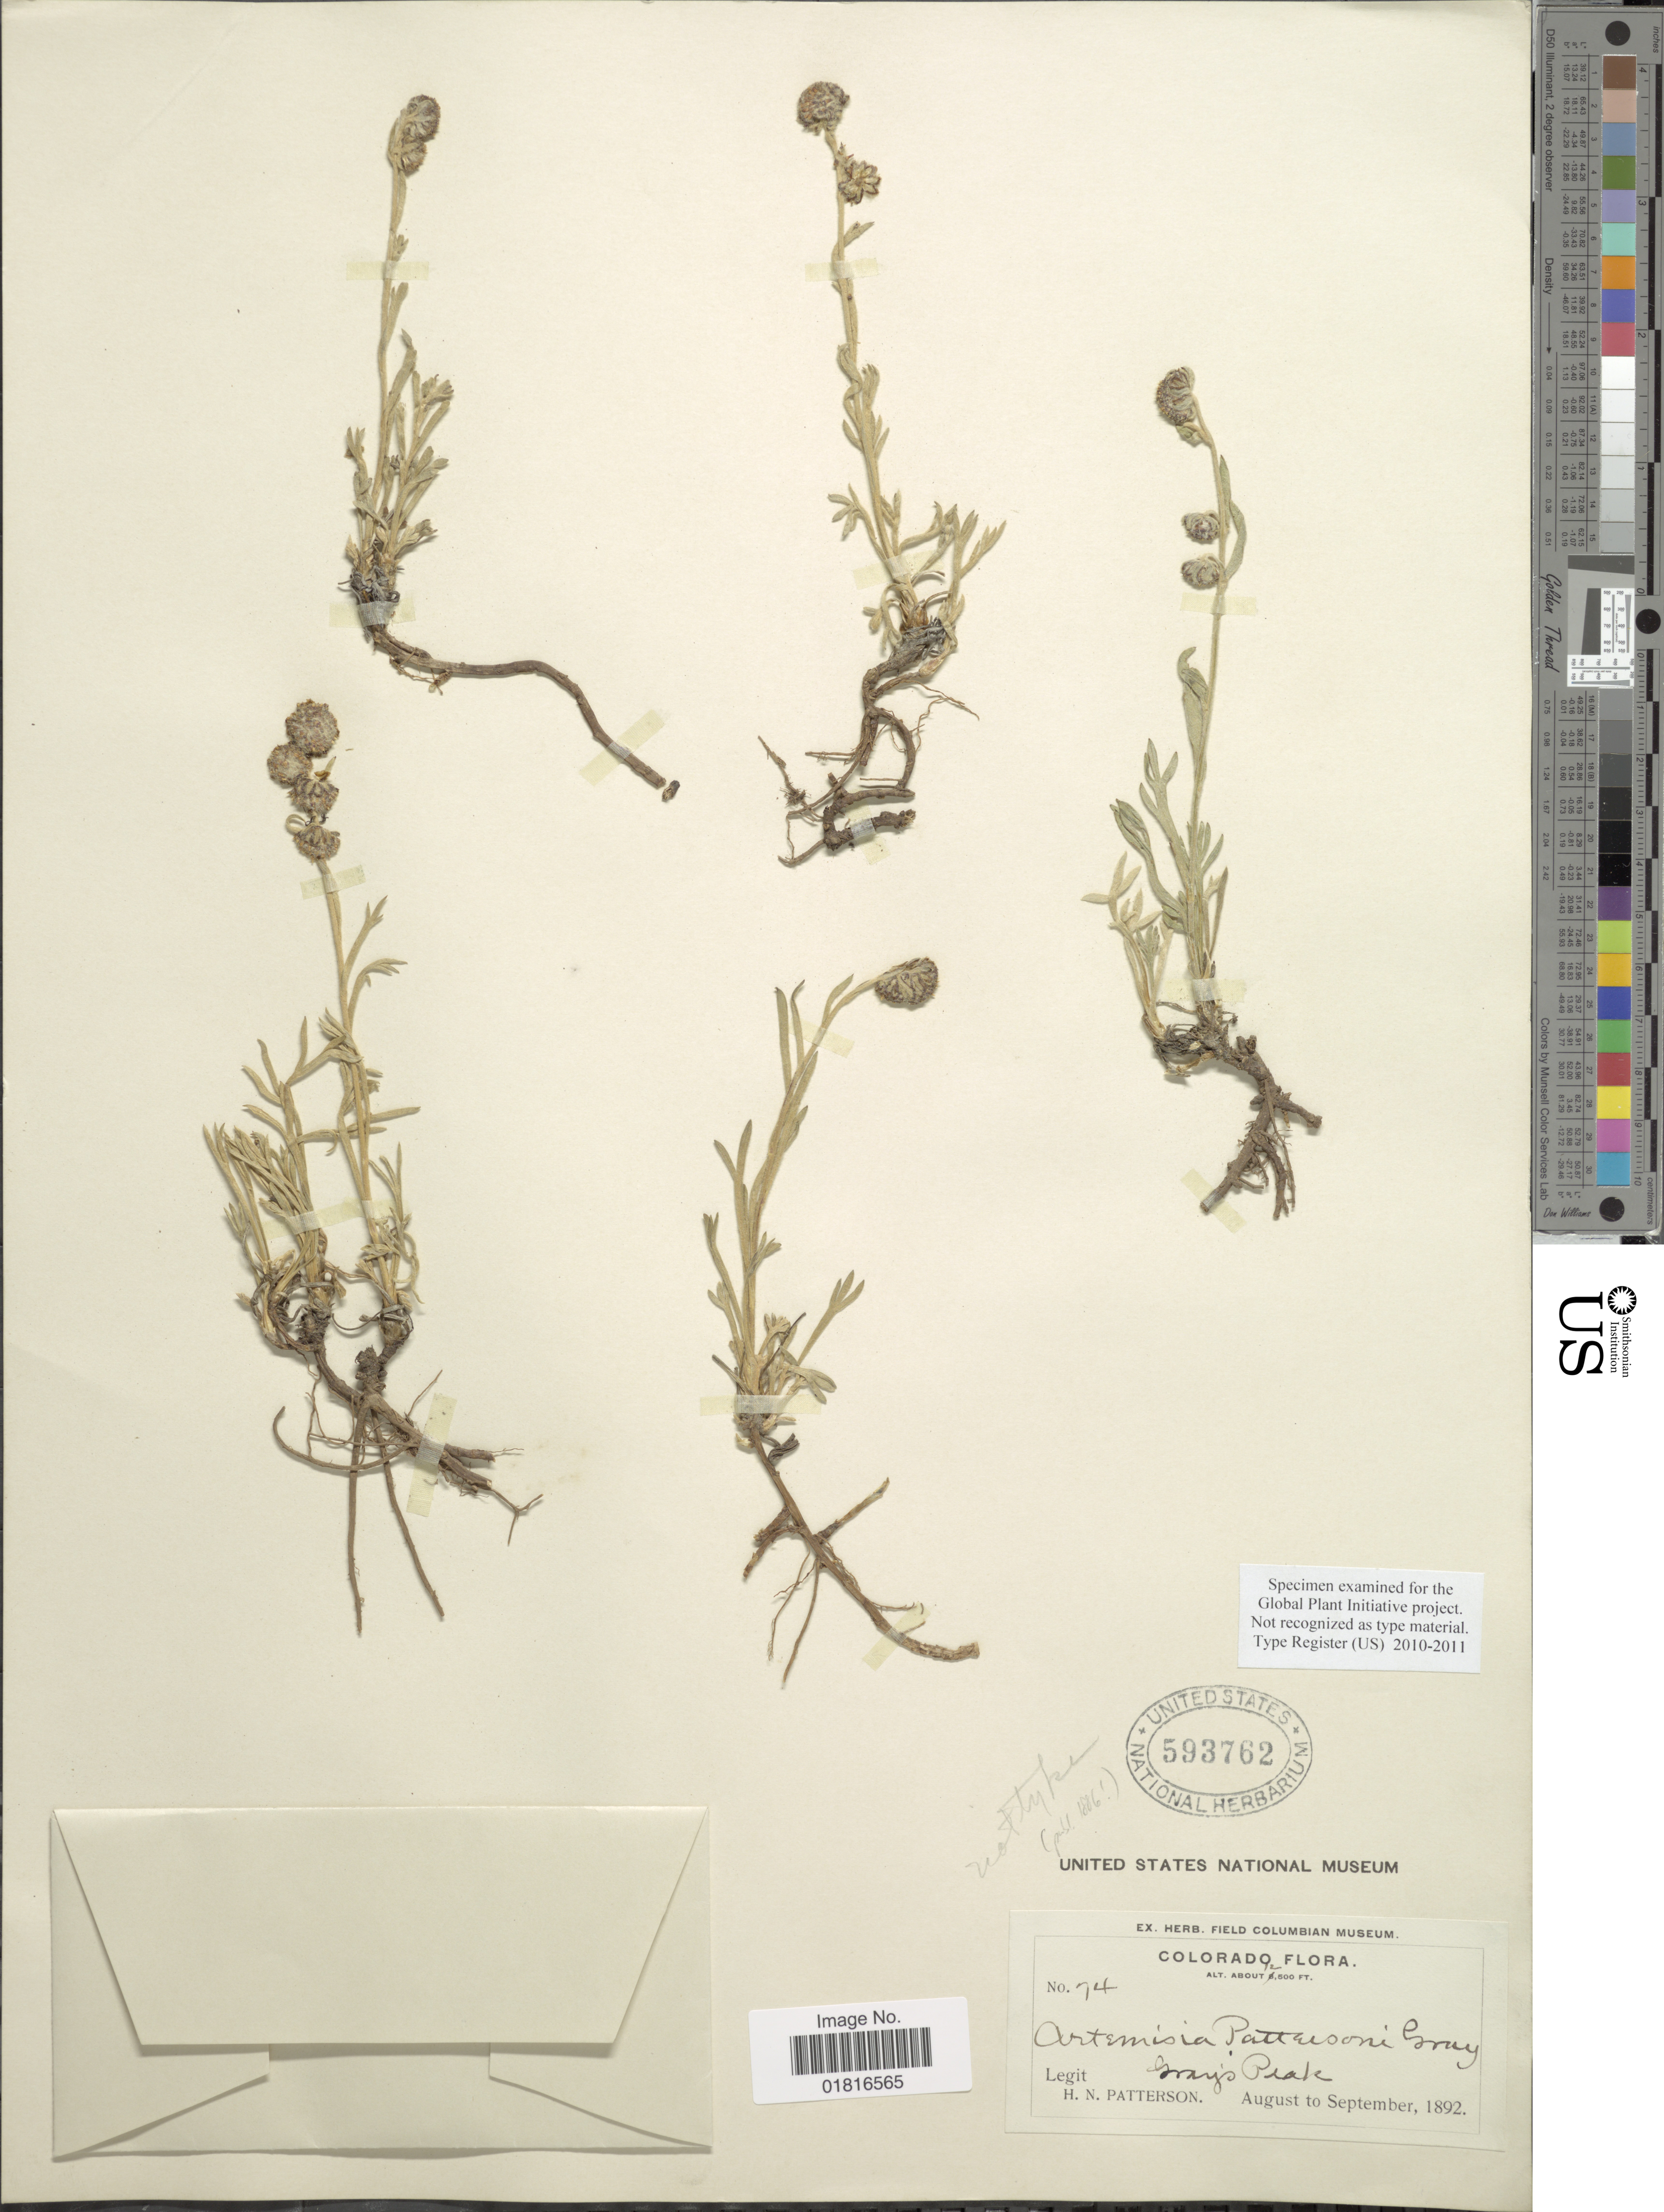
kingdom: Plantae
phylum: Tracheophyta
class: Magnoliopsida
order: Asterales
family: Asteraceae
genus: Artemisia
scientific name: Artemisia pattersonii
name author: A. Gray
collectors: H. N. Patterson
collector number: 74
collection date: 1892-08/1892-09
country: United States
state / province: Colorado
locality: Gray's Peak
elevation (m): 3810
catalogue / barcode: US 593762